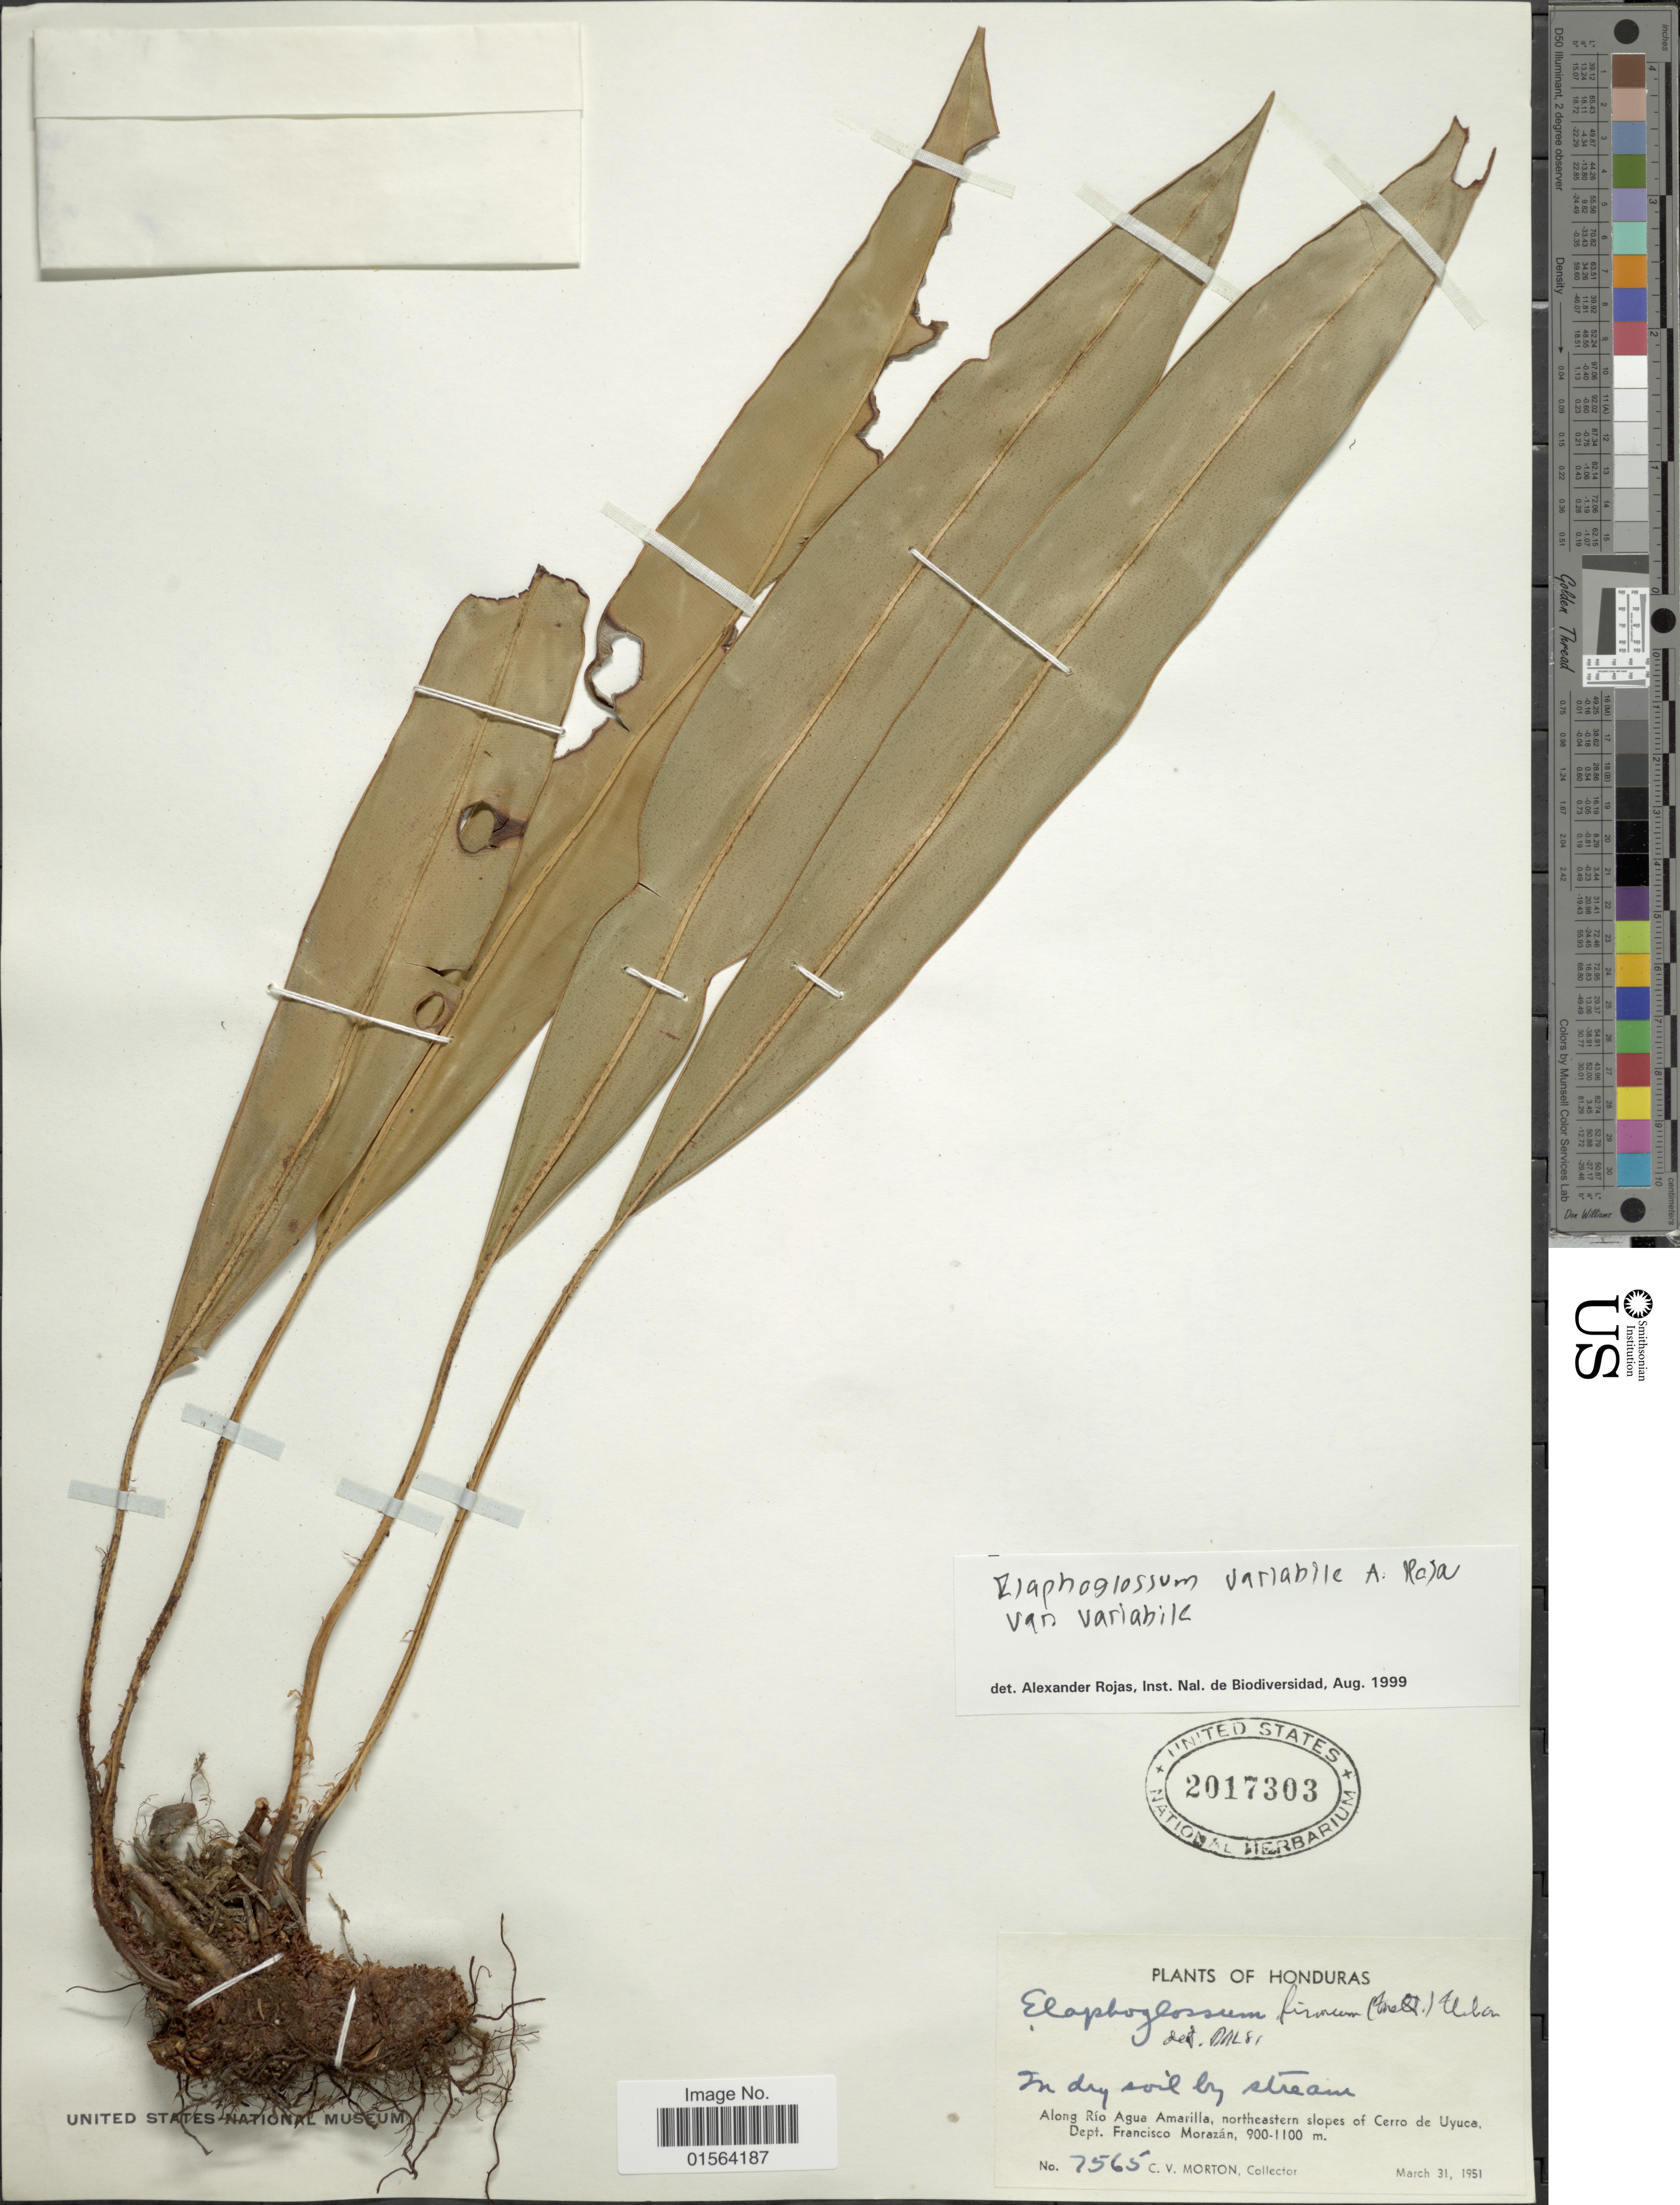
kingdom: Plantae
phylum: Tracheophyta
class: Polypodiopsida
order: Polypodiales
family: Dryopteridaceae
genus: Elaphoglossum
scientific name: Elaphoglossum latifolium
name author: (Sw.) J. Sm.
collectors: C. V. Morton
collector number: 7565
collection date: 1951-03-31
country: Honduras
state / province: Fco. Morazán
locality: Along Rio Agua Amarilla, northeastern slopes of Cerro de Uyuca, Dept. Francisco Morazan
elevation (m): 900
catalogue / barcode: US 2017303